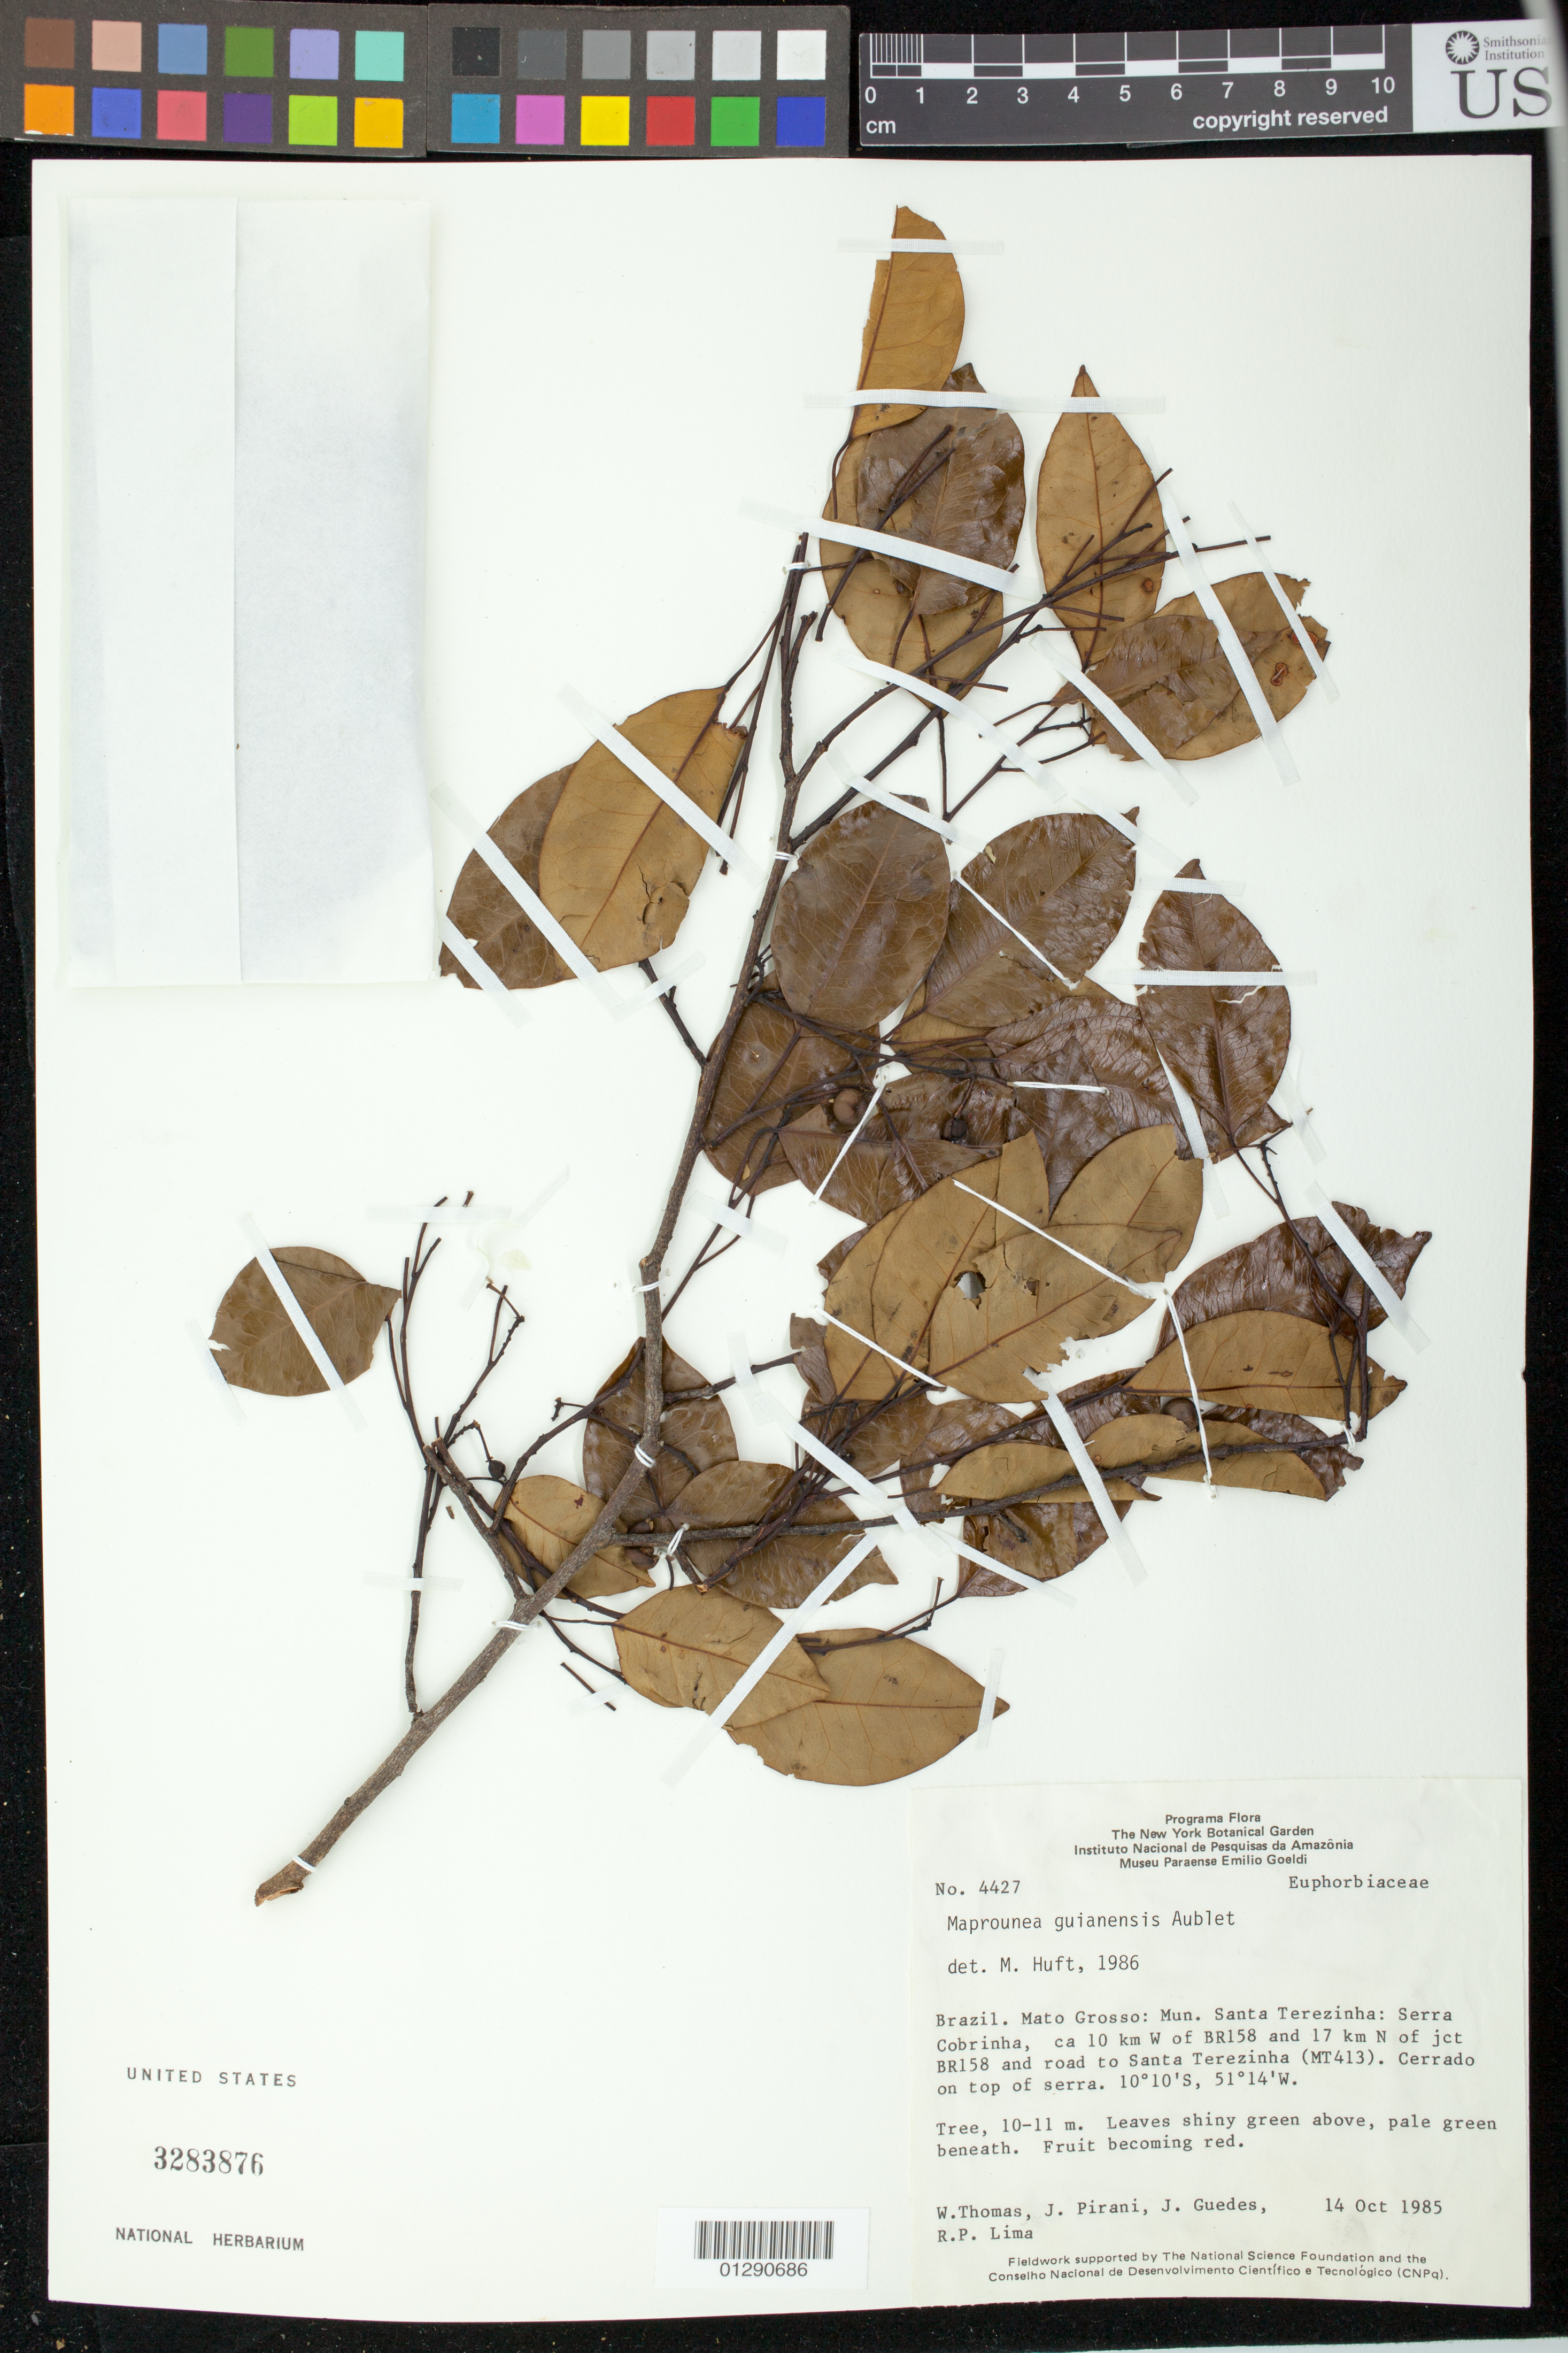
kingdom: Plantae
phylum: Tracheophyta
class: Magnoliopsida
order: Malpighiales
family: Euphorbiaceae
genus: Maprounea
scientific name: Maprounea guianensis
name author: Aubl.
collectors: W. Thomas, J. R. Pirani, J. Guedes & R. P. Lima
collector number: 4427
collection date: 1985-10-14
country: Brazil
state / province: Mato Grosso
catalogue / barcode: US 3283876